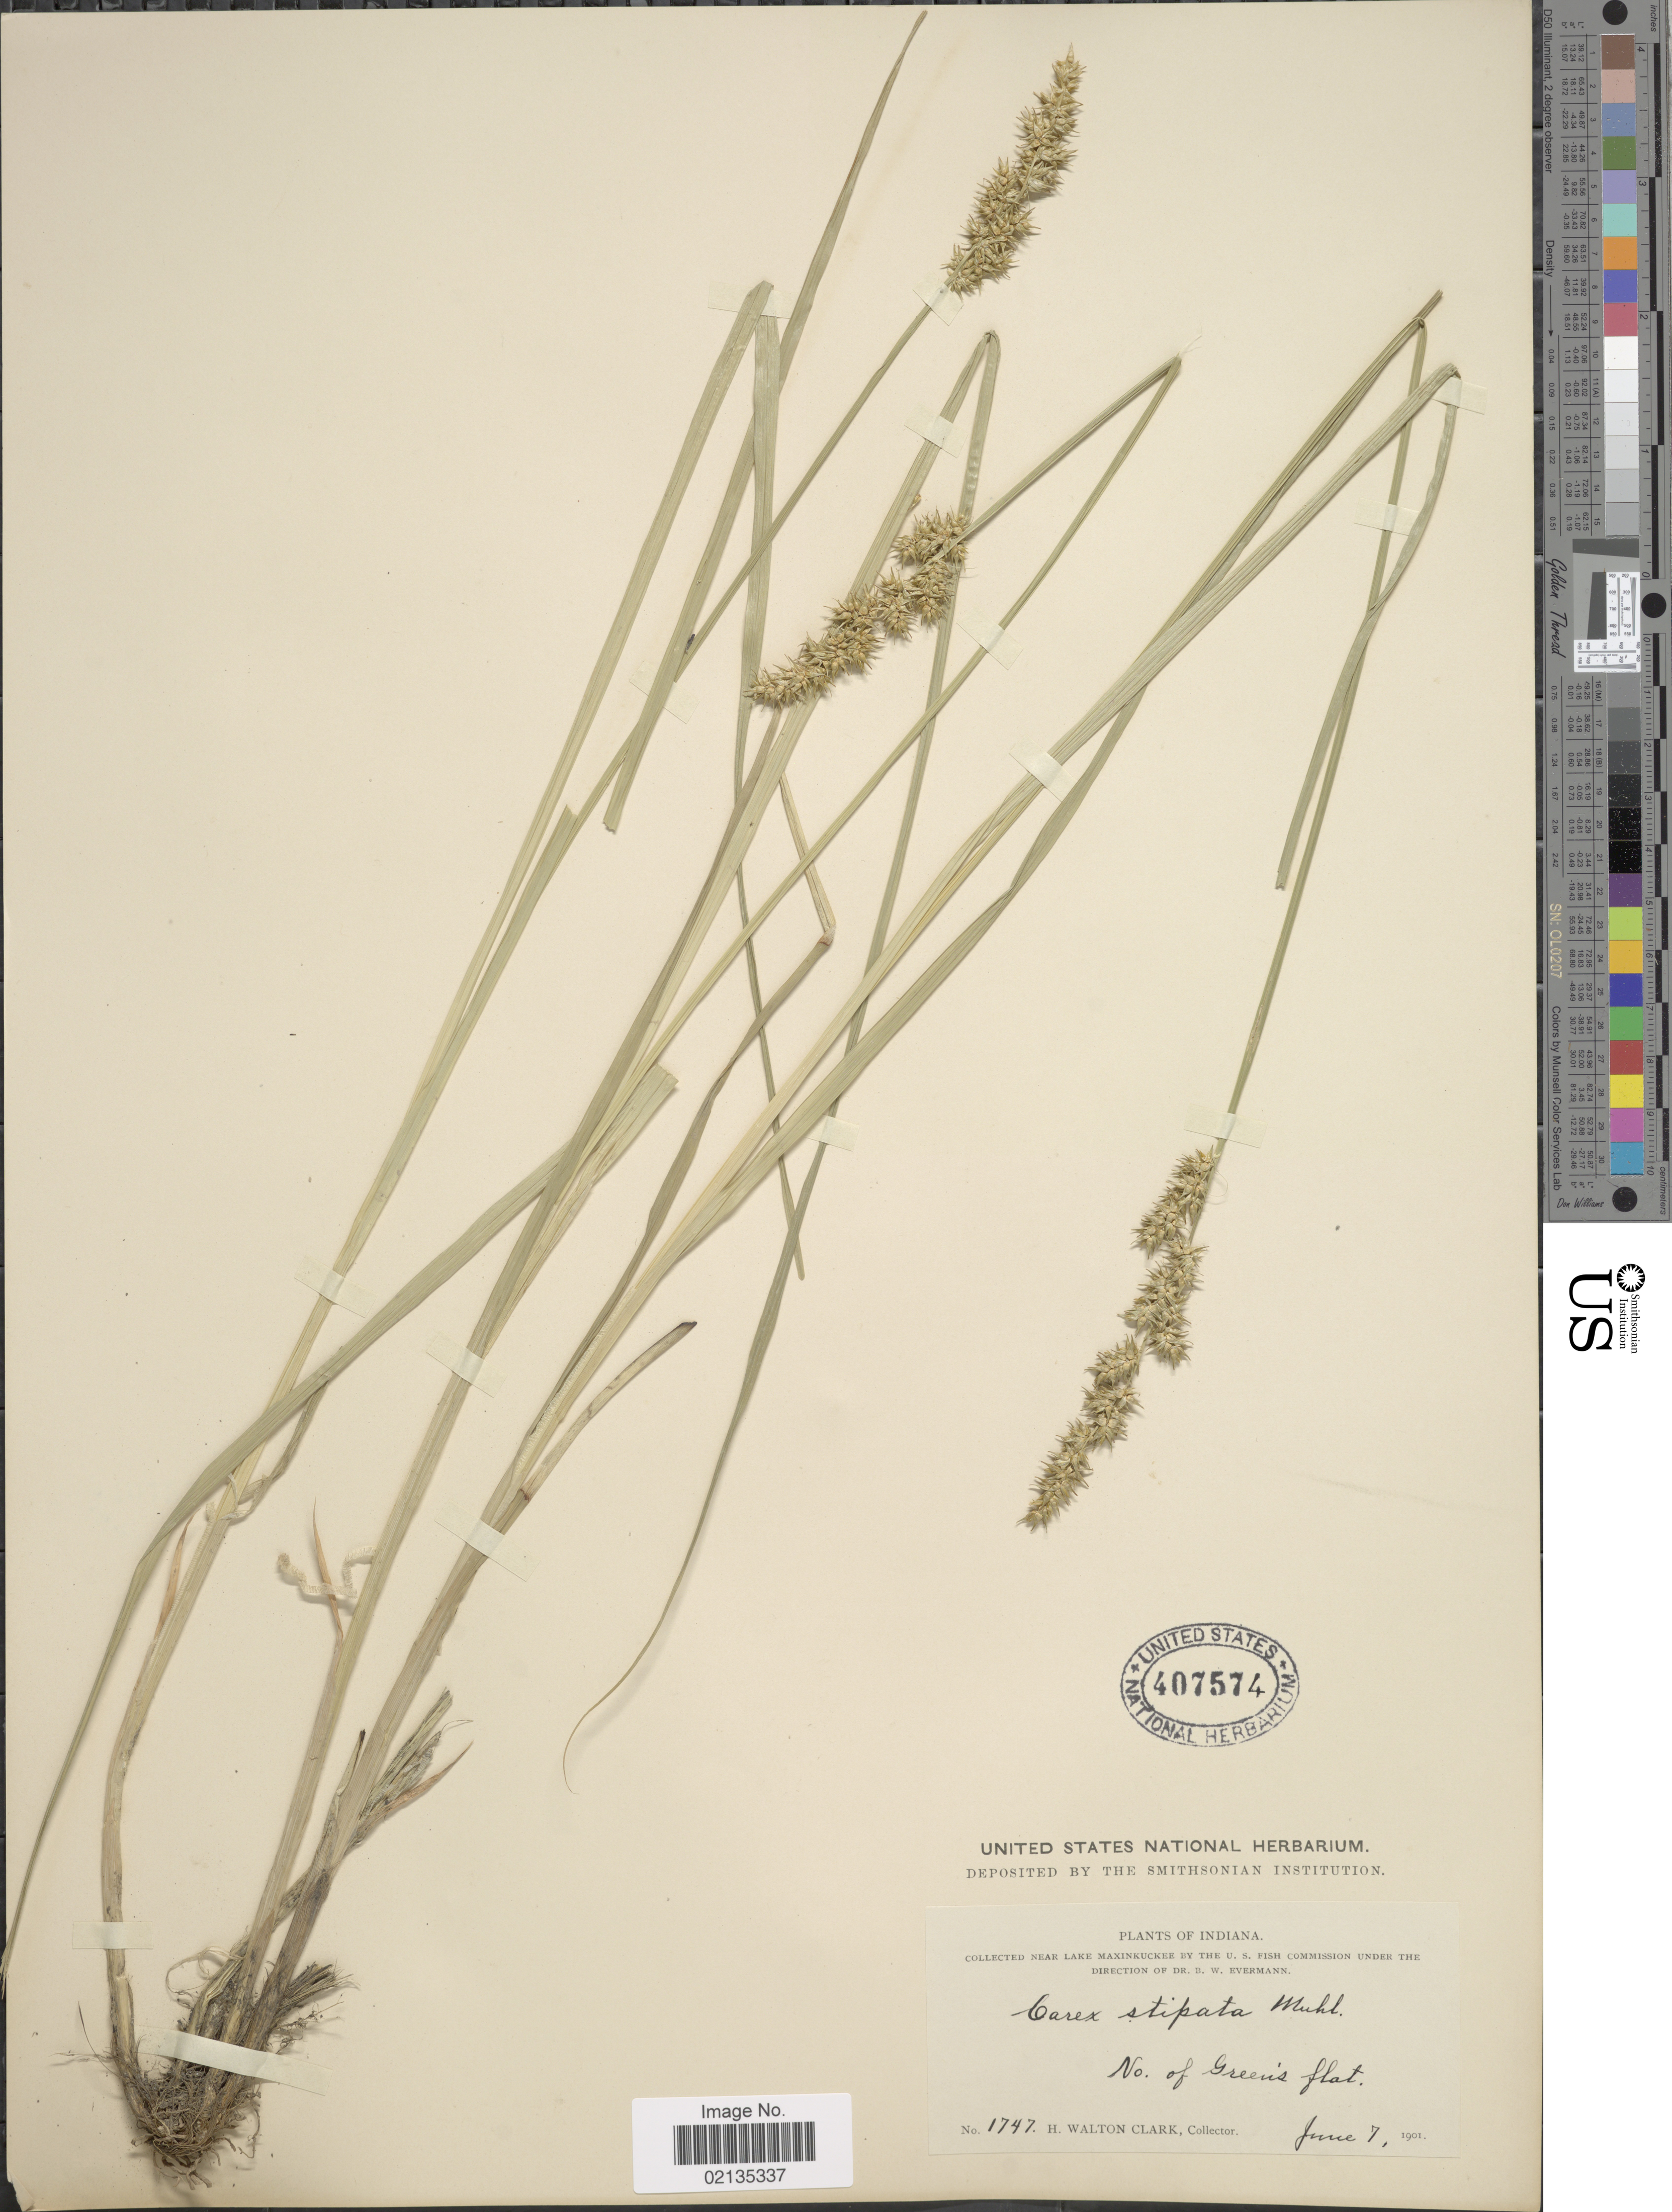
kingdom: Plantae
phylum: Tracheophyta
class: Liliopsida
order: Poales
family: Cyperaceae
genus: Carex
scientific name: Carex stipata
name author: Muhl. ex Willd.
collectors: H. W. Clark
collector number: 1747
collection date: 1901-06-07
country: United States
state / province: Idaho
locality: Near Lake Maxinkuckee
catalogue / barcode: US 407574